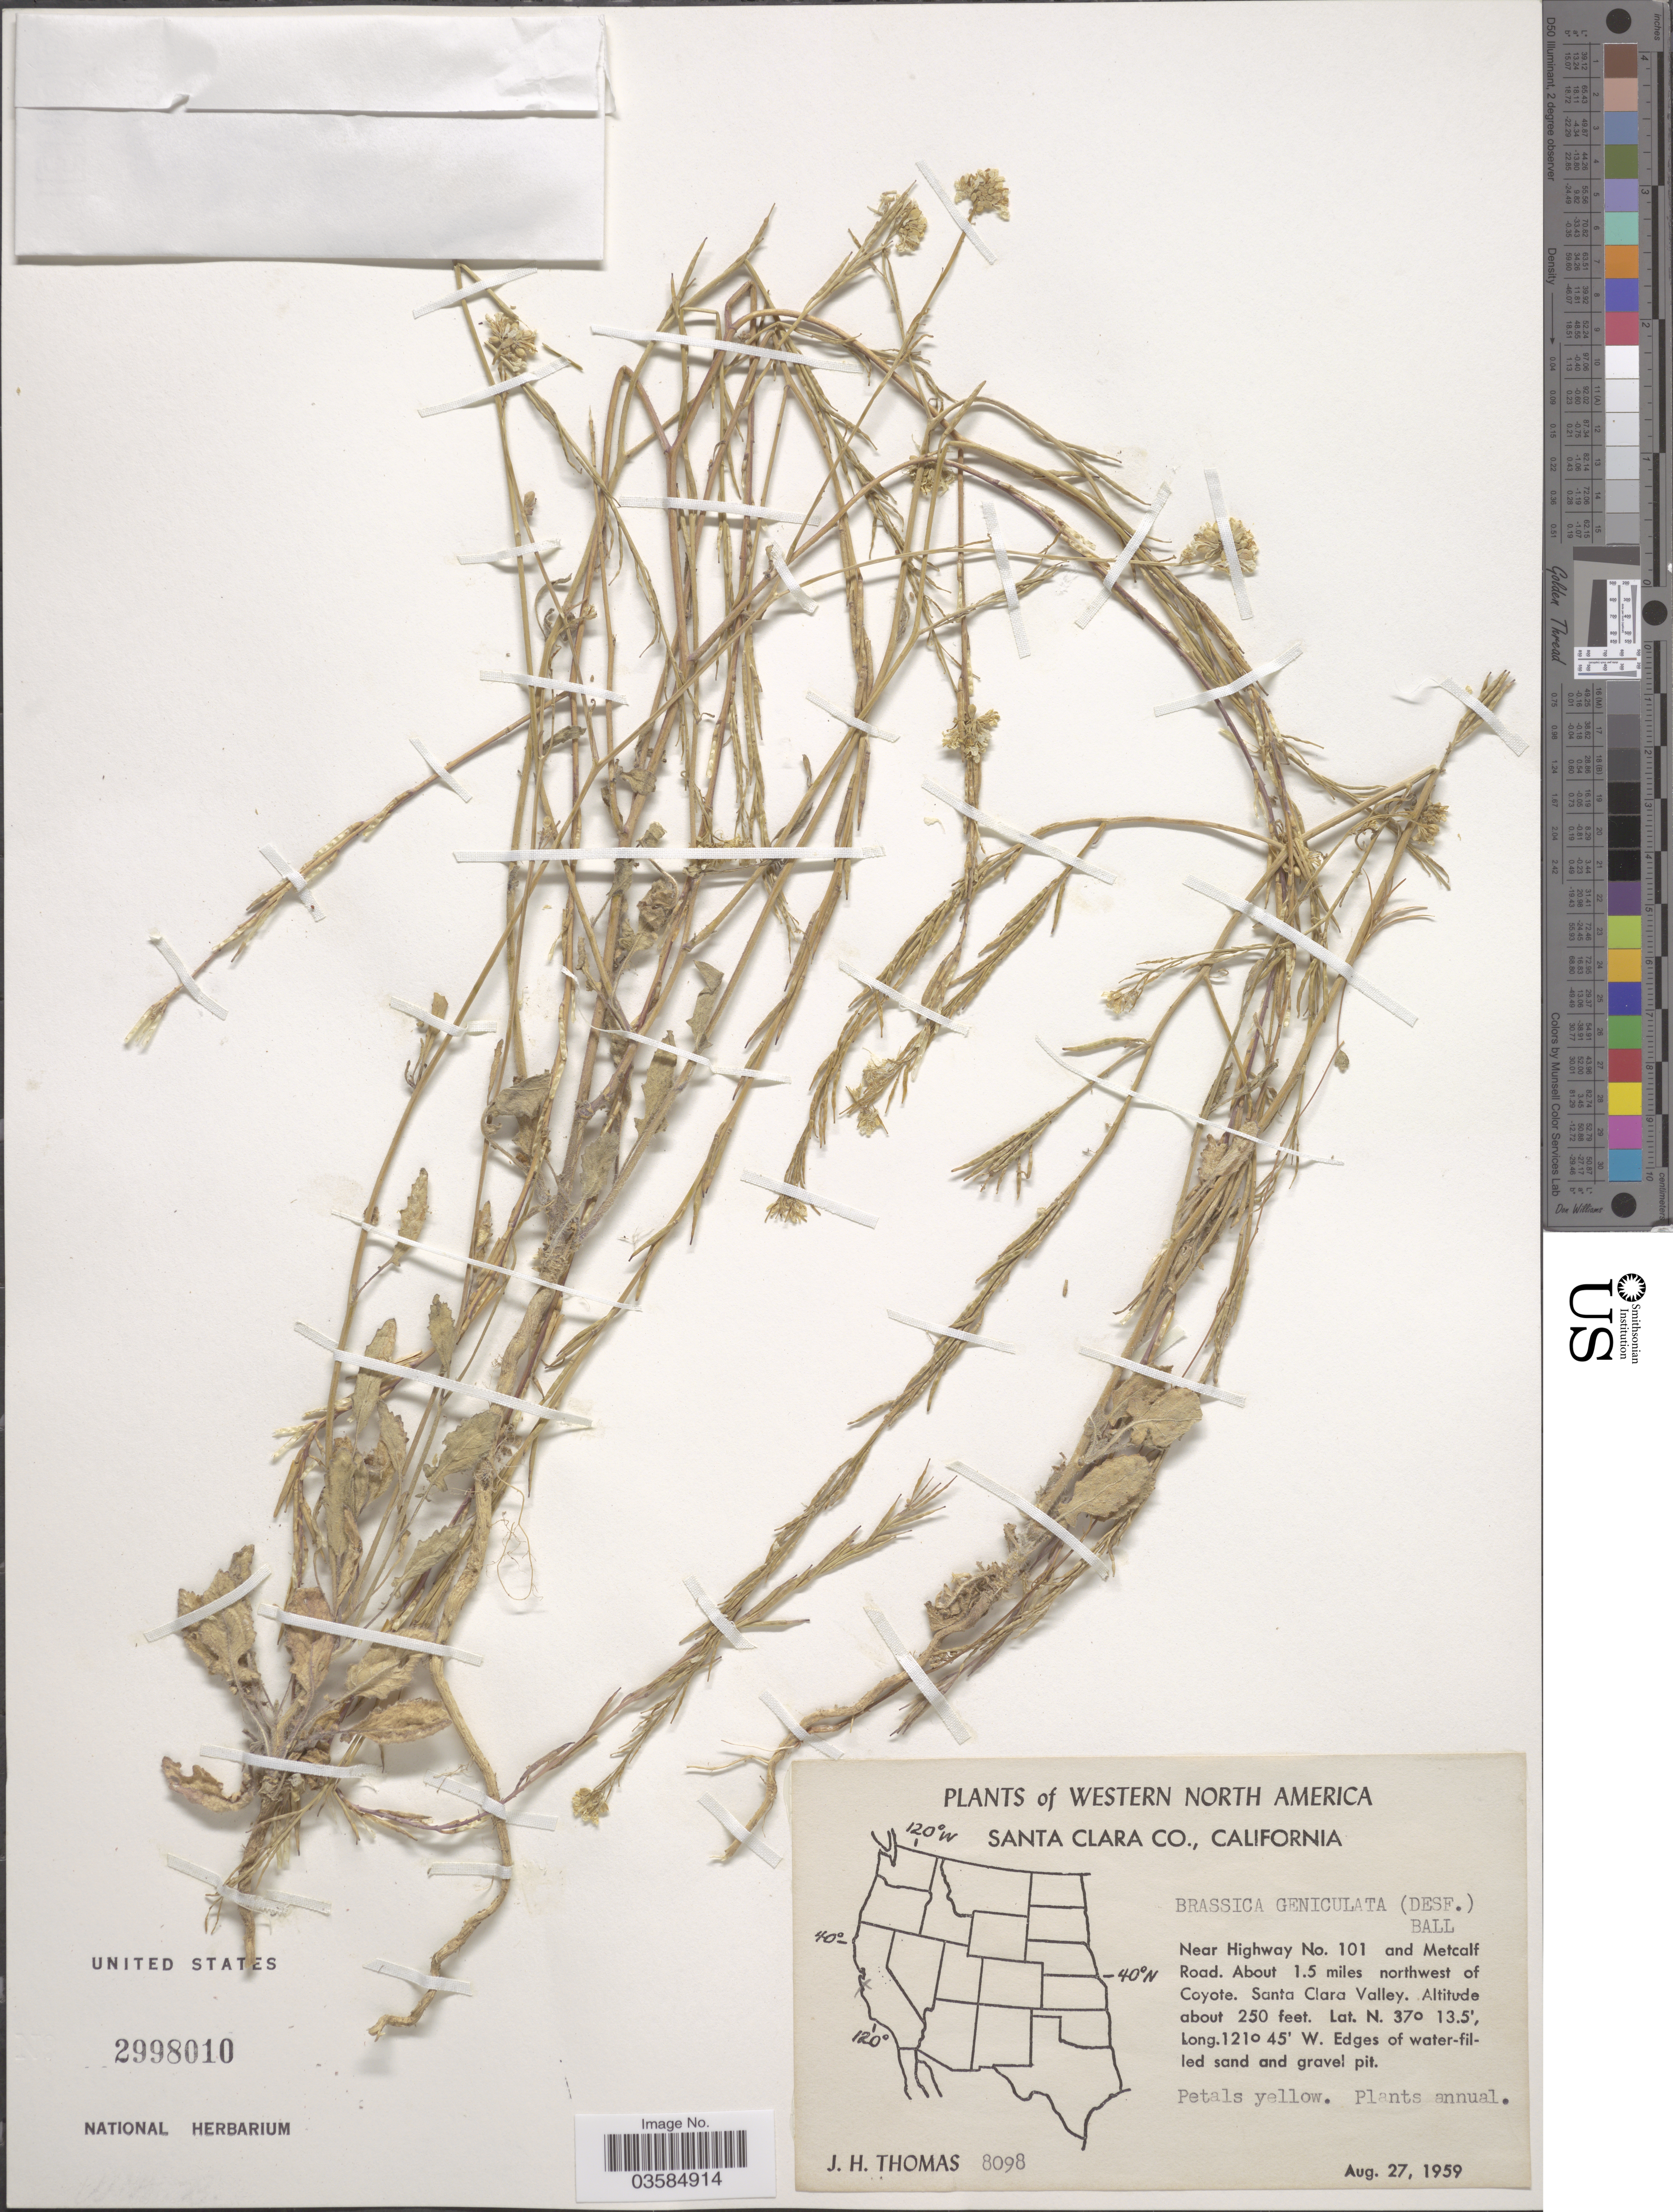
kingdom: Plantae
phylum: Tracheophyta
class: Magnoliopsida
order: Brassicales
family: Brassicaceae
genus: Brassica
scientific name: Brassica geniculata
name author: (Desf.) Benth.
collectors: J. H. Thomas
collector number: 8098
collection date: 1959-08-27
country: United States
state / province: California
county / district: Santa Clara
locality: Western North America. Santa Clara Co. Near Highway No. 101 and Metcalf Road. About 1.5 miles northwest of Coyote. Santa Clara Valley.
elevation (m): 76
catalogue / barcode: US 2998010